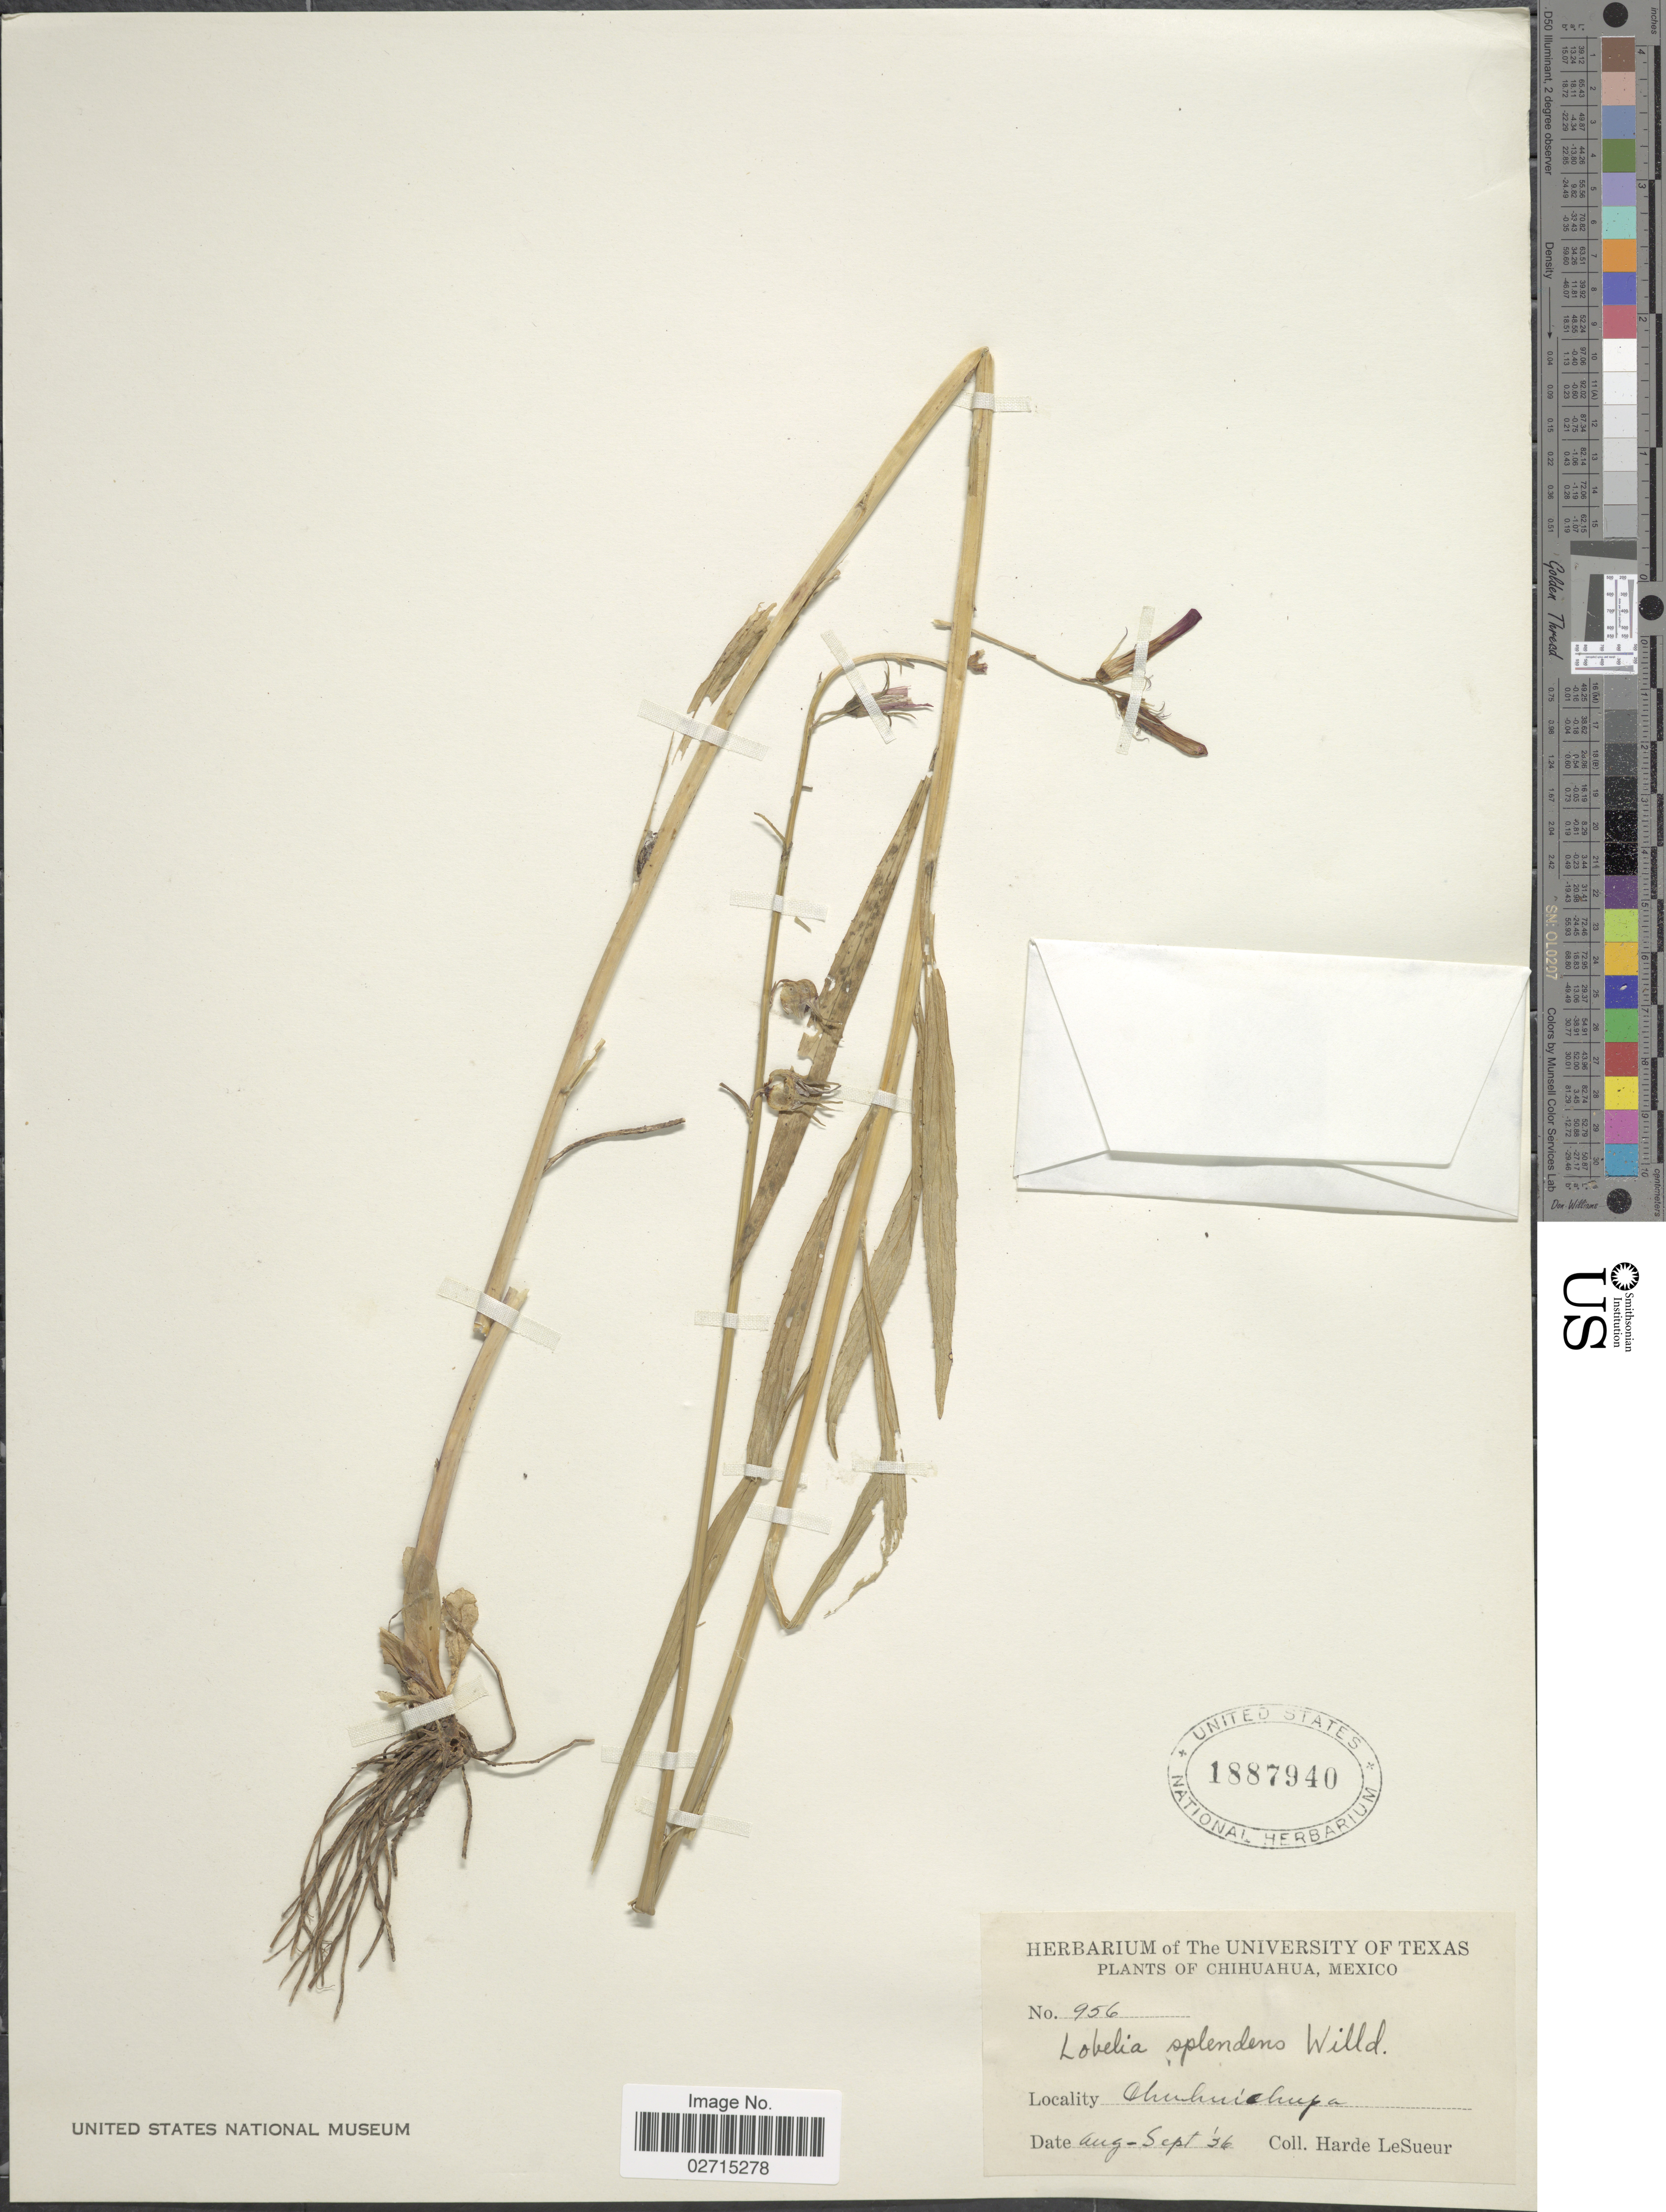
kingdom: Plantae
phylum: Tracheophyta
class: Magnoliopsida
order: Asterales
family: Campanulaceae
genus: Lobelia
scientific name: Lobelia splendens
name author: Humb. & Bonpl. ex Willd.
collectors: H. LeSueur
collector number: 956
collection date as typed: Transcribed d/m/y: /8/36 to /9/36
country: Mexico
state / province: Chihuahua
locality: Chuchuichupa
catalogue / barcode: US 1887940